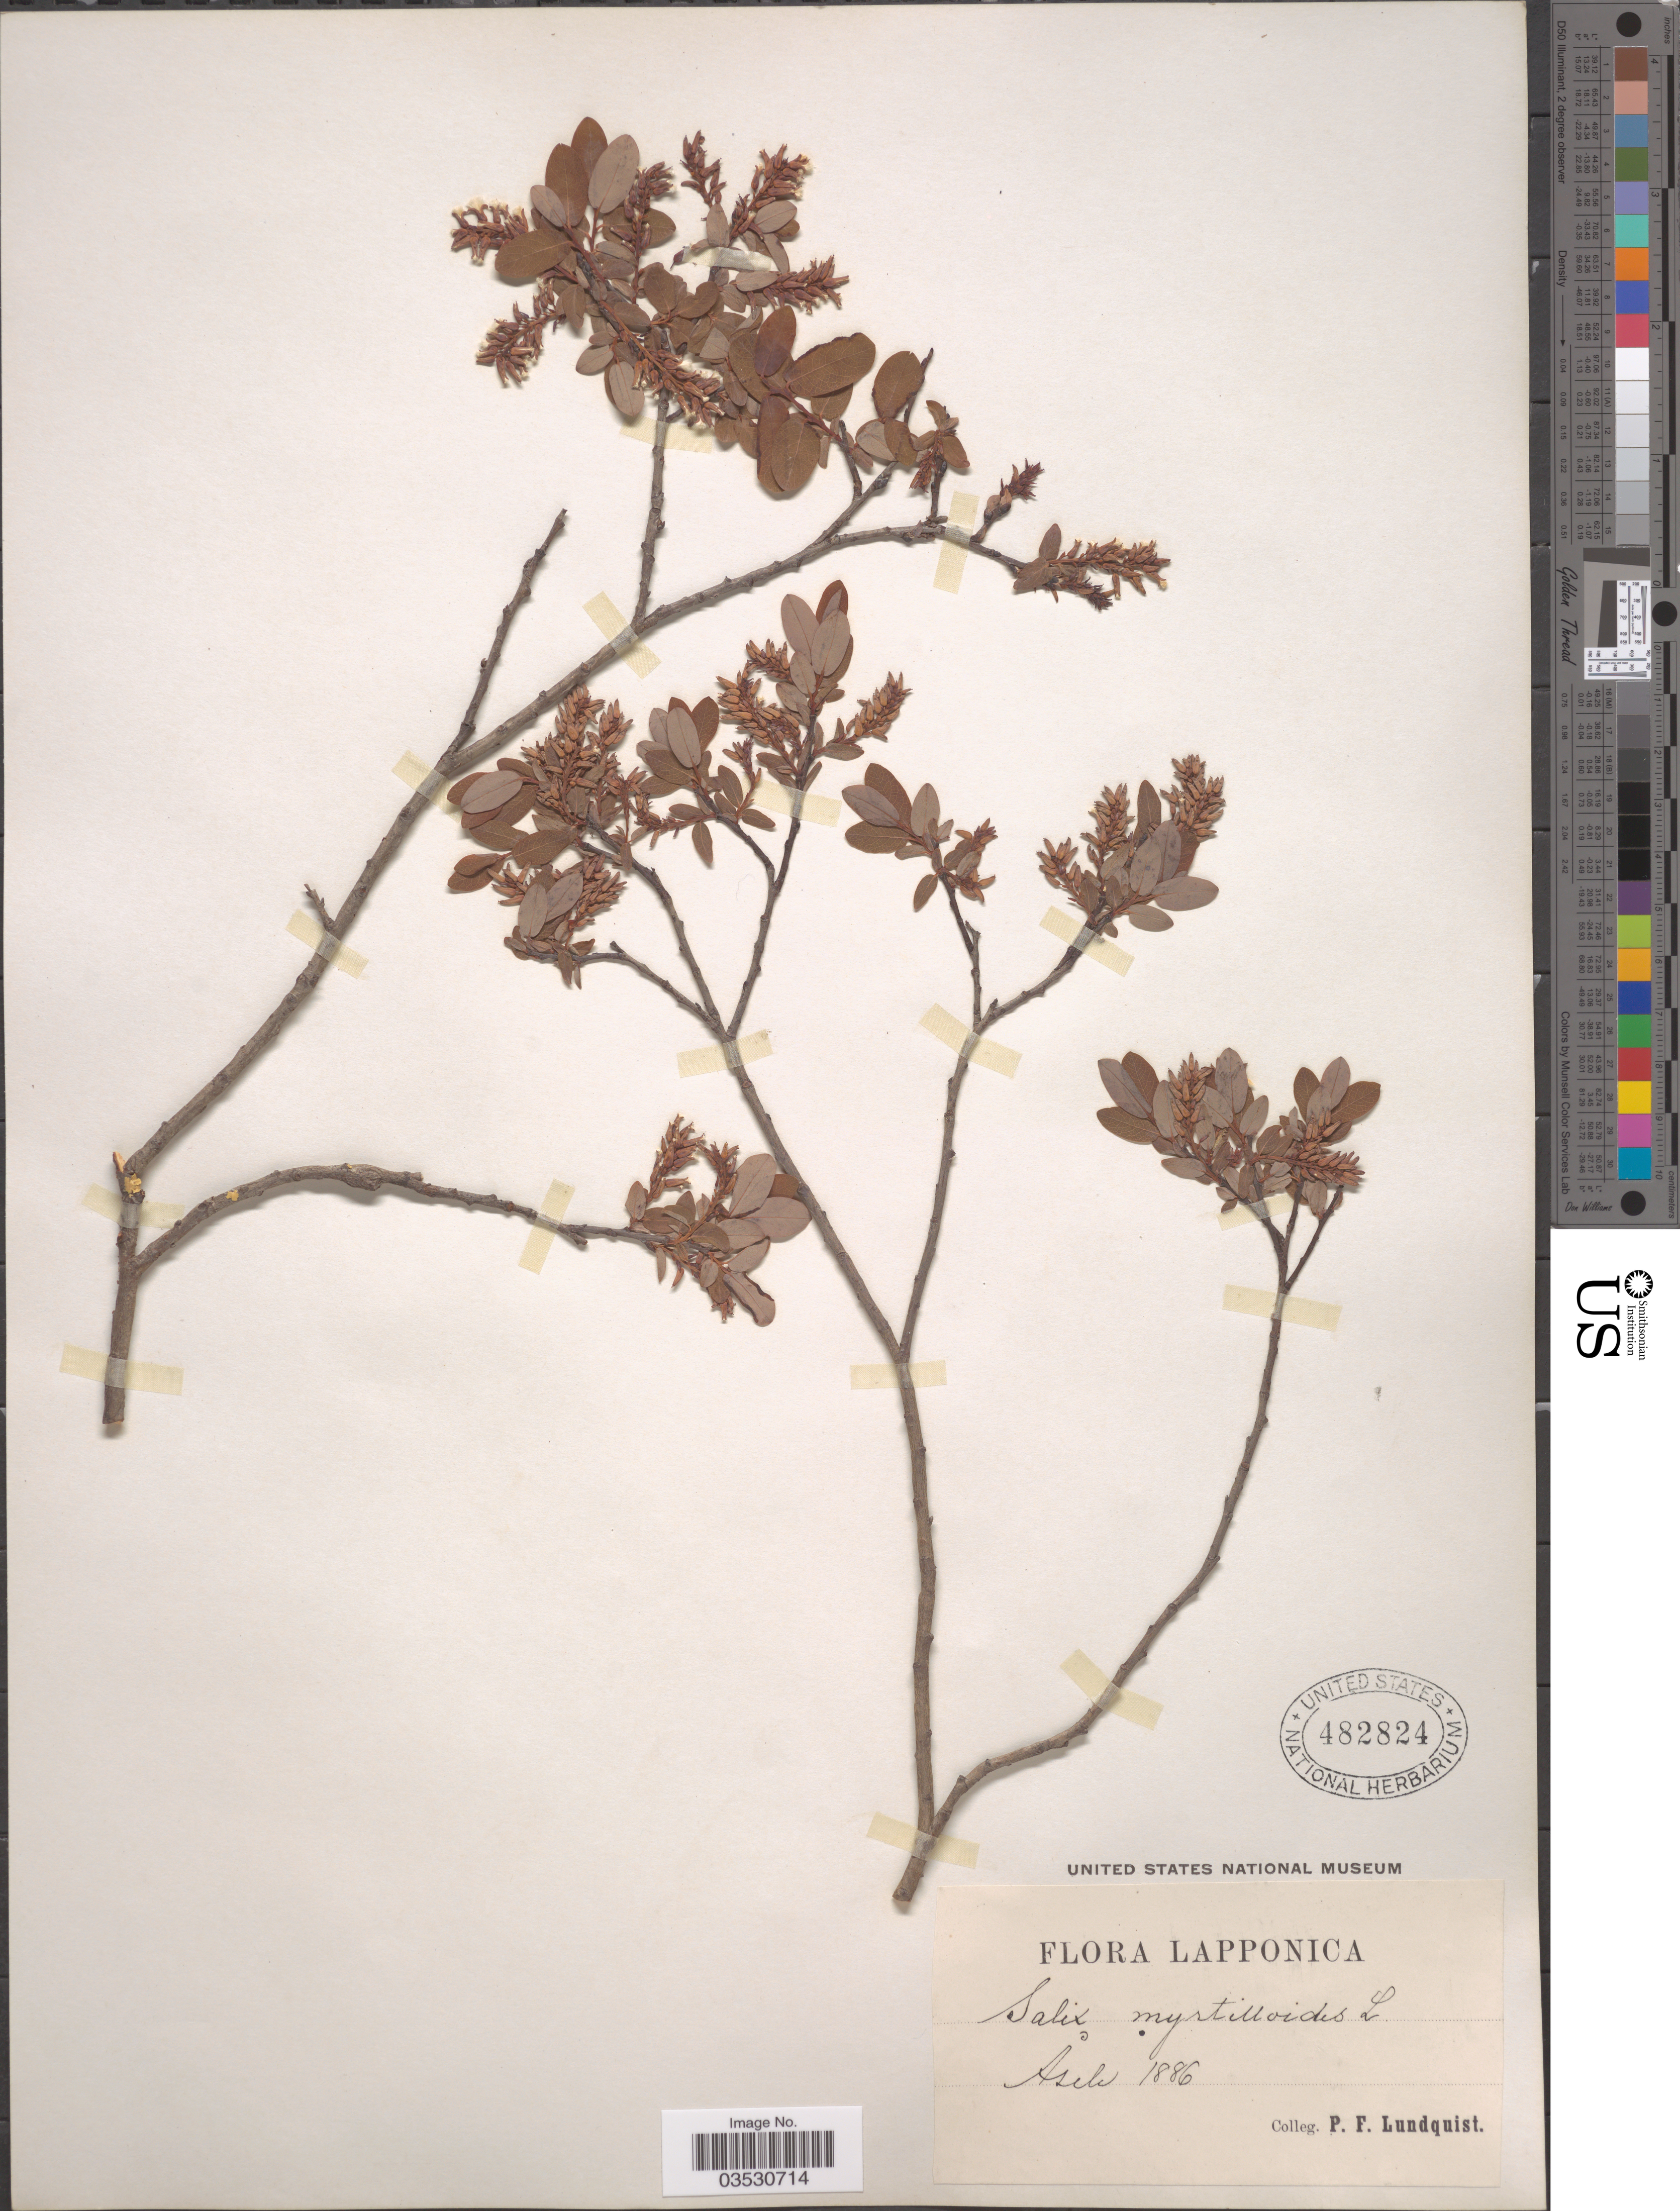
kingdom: Plantae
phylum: Tracheophyta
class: Magnoliopsida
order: Malpighiales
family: Salicaceae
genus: Salix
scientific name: Salix myrtilloides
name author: L.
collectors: P. Lundquist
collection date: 1886-07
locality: Lapponica.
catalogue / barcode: US 482824